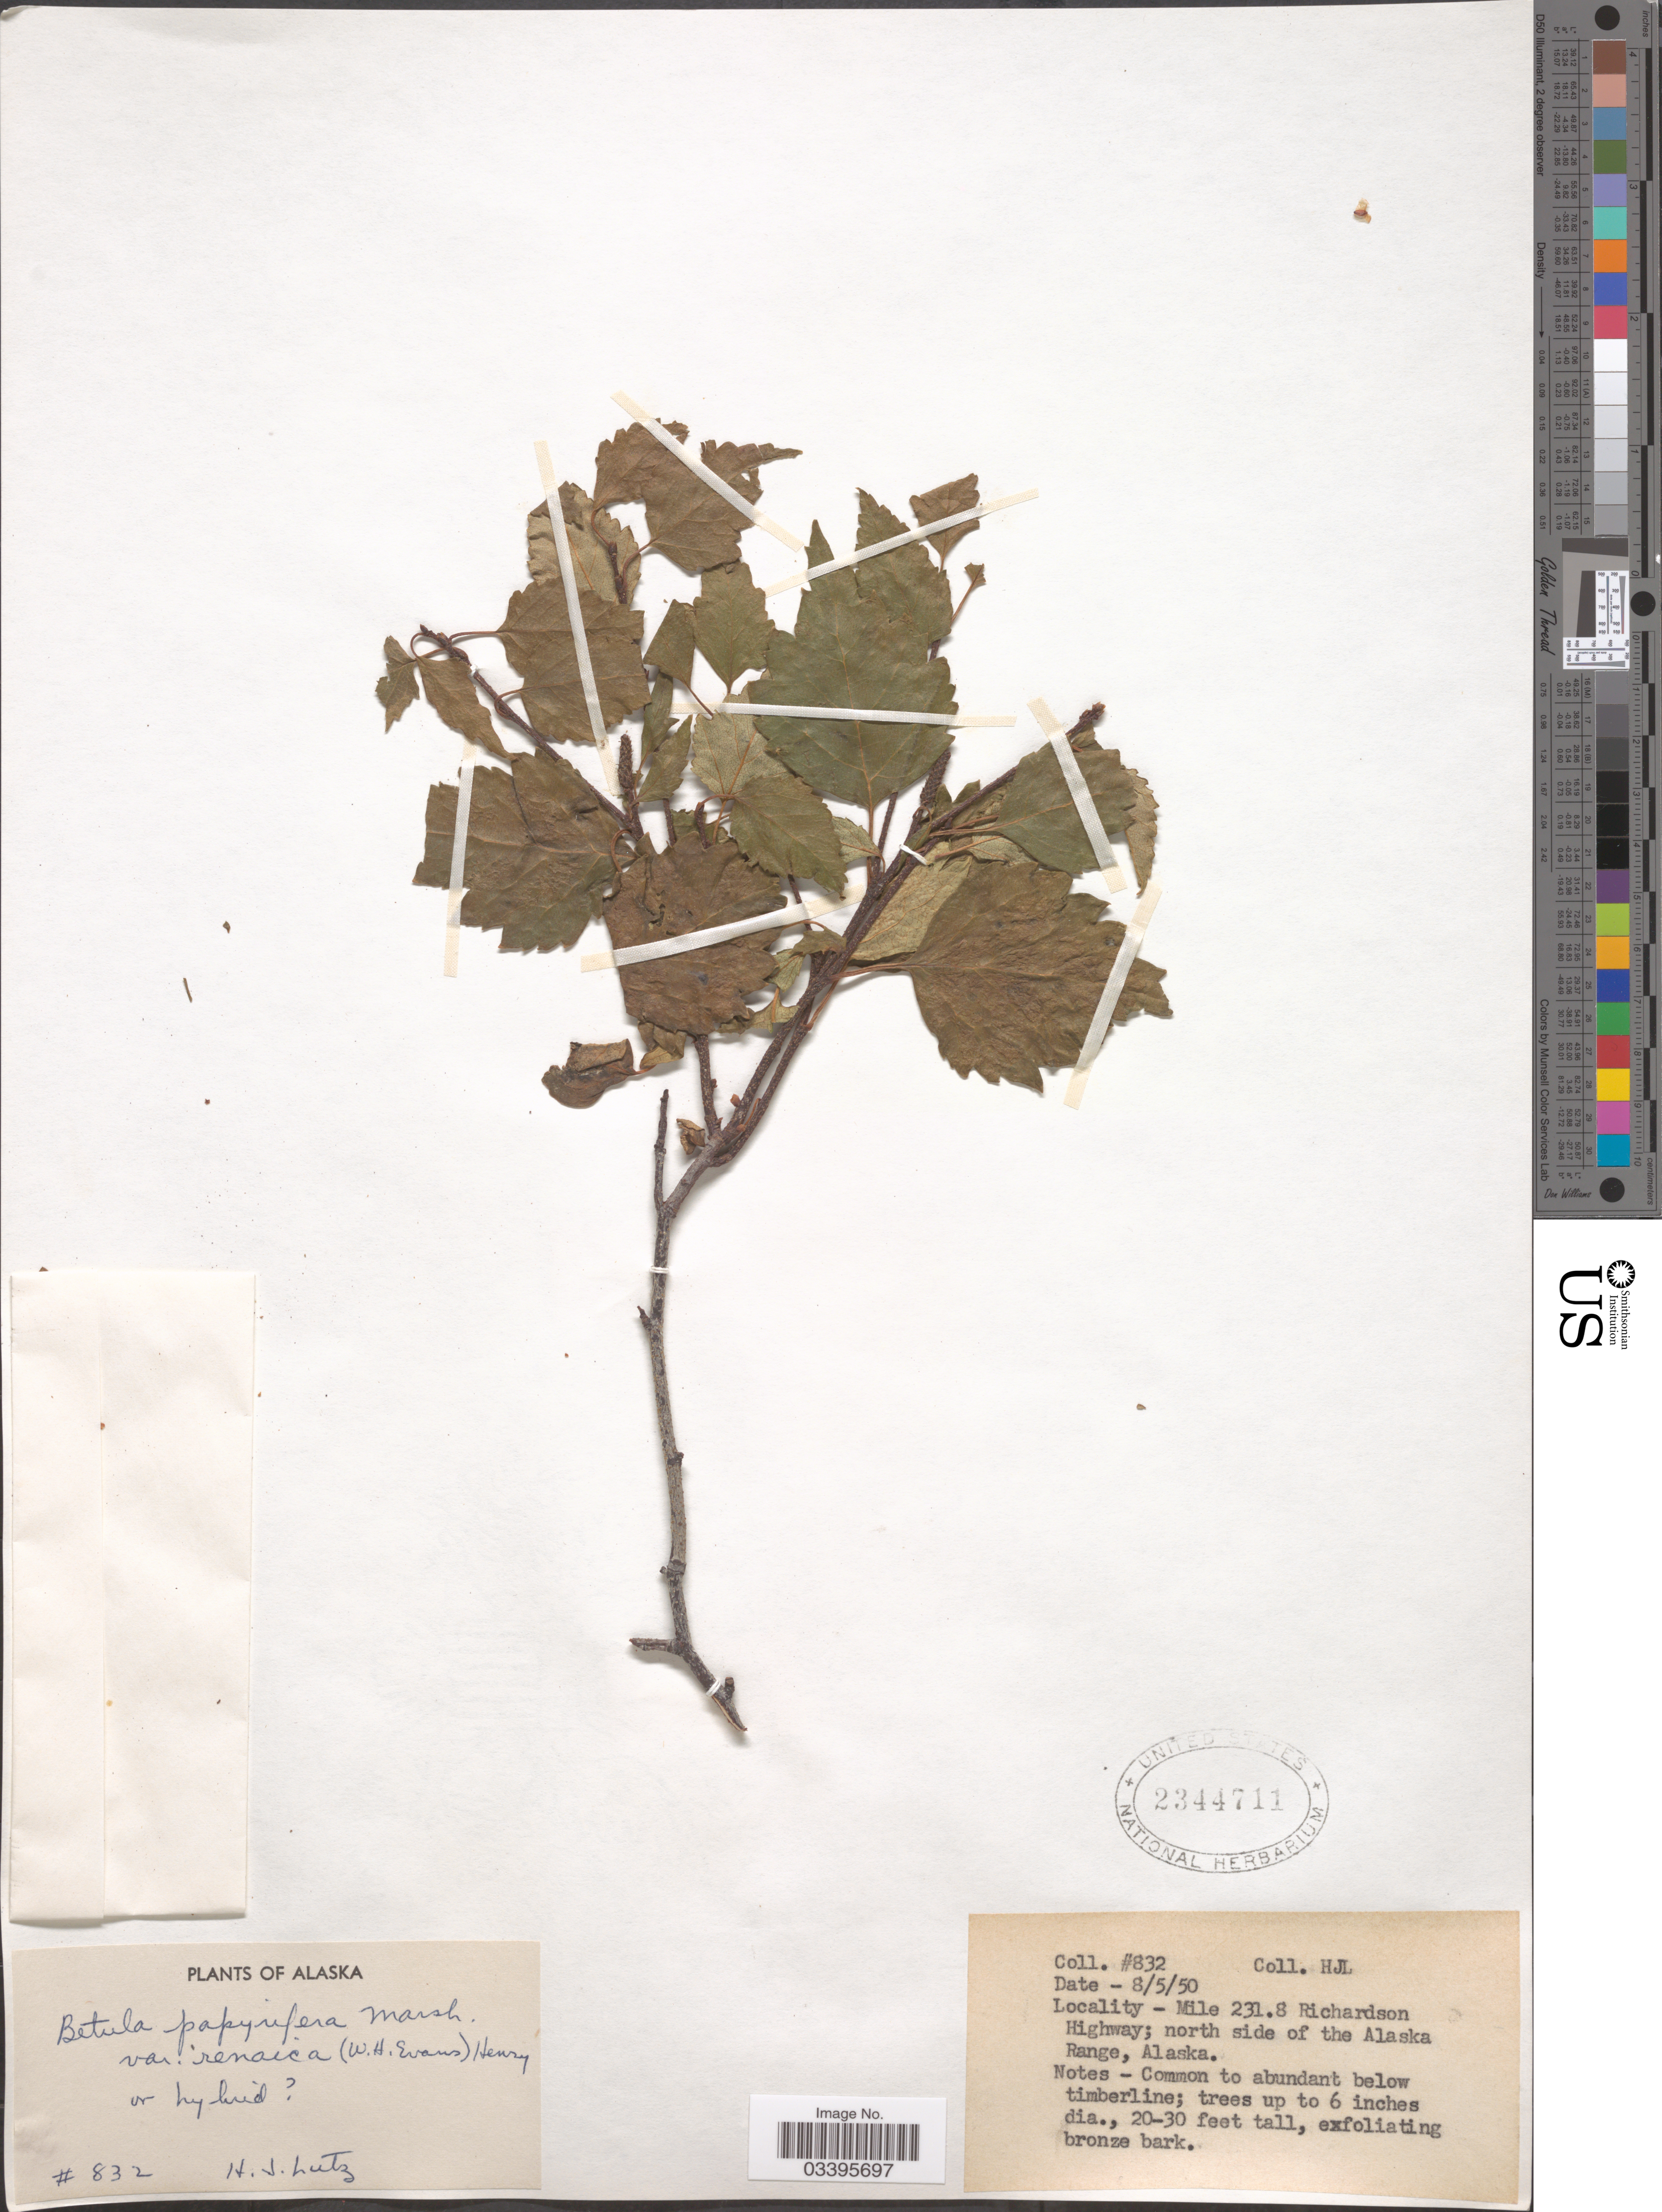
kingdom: Plantae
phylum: Tracheophyta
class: Magnoliopsida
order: Fagales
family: Betulaceae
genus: Betula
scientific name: Betula kenaica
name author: W.H. Evans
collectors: H. J. Lutz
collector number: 832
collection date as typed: Transcribed d/m/y: 5/8/50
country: United States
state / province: Alaska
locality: Mile 231.8 Richardson Highway; north side of the Alaska Range.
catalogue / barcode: US 2344711